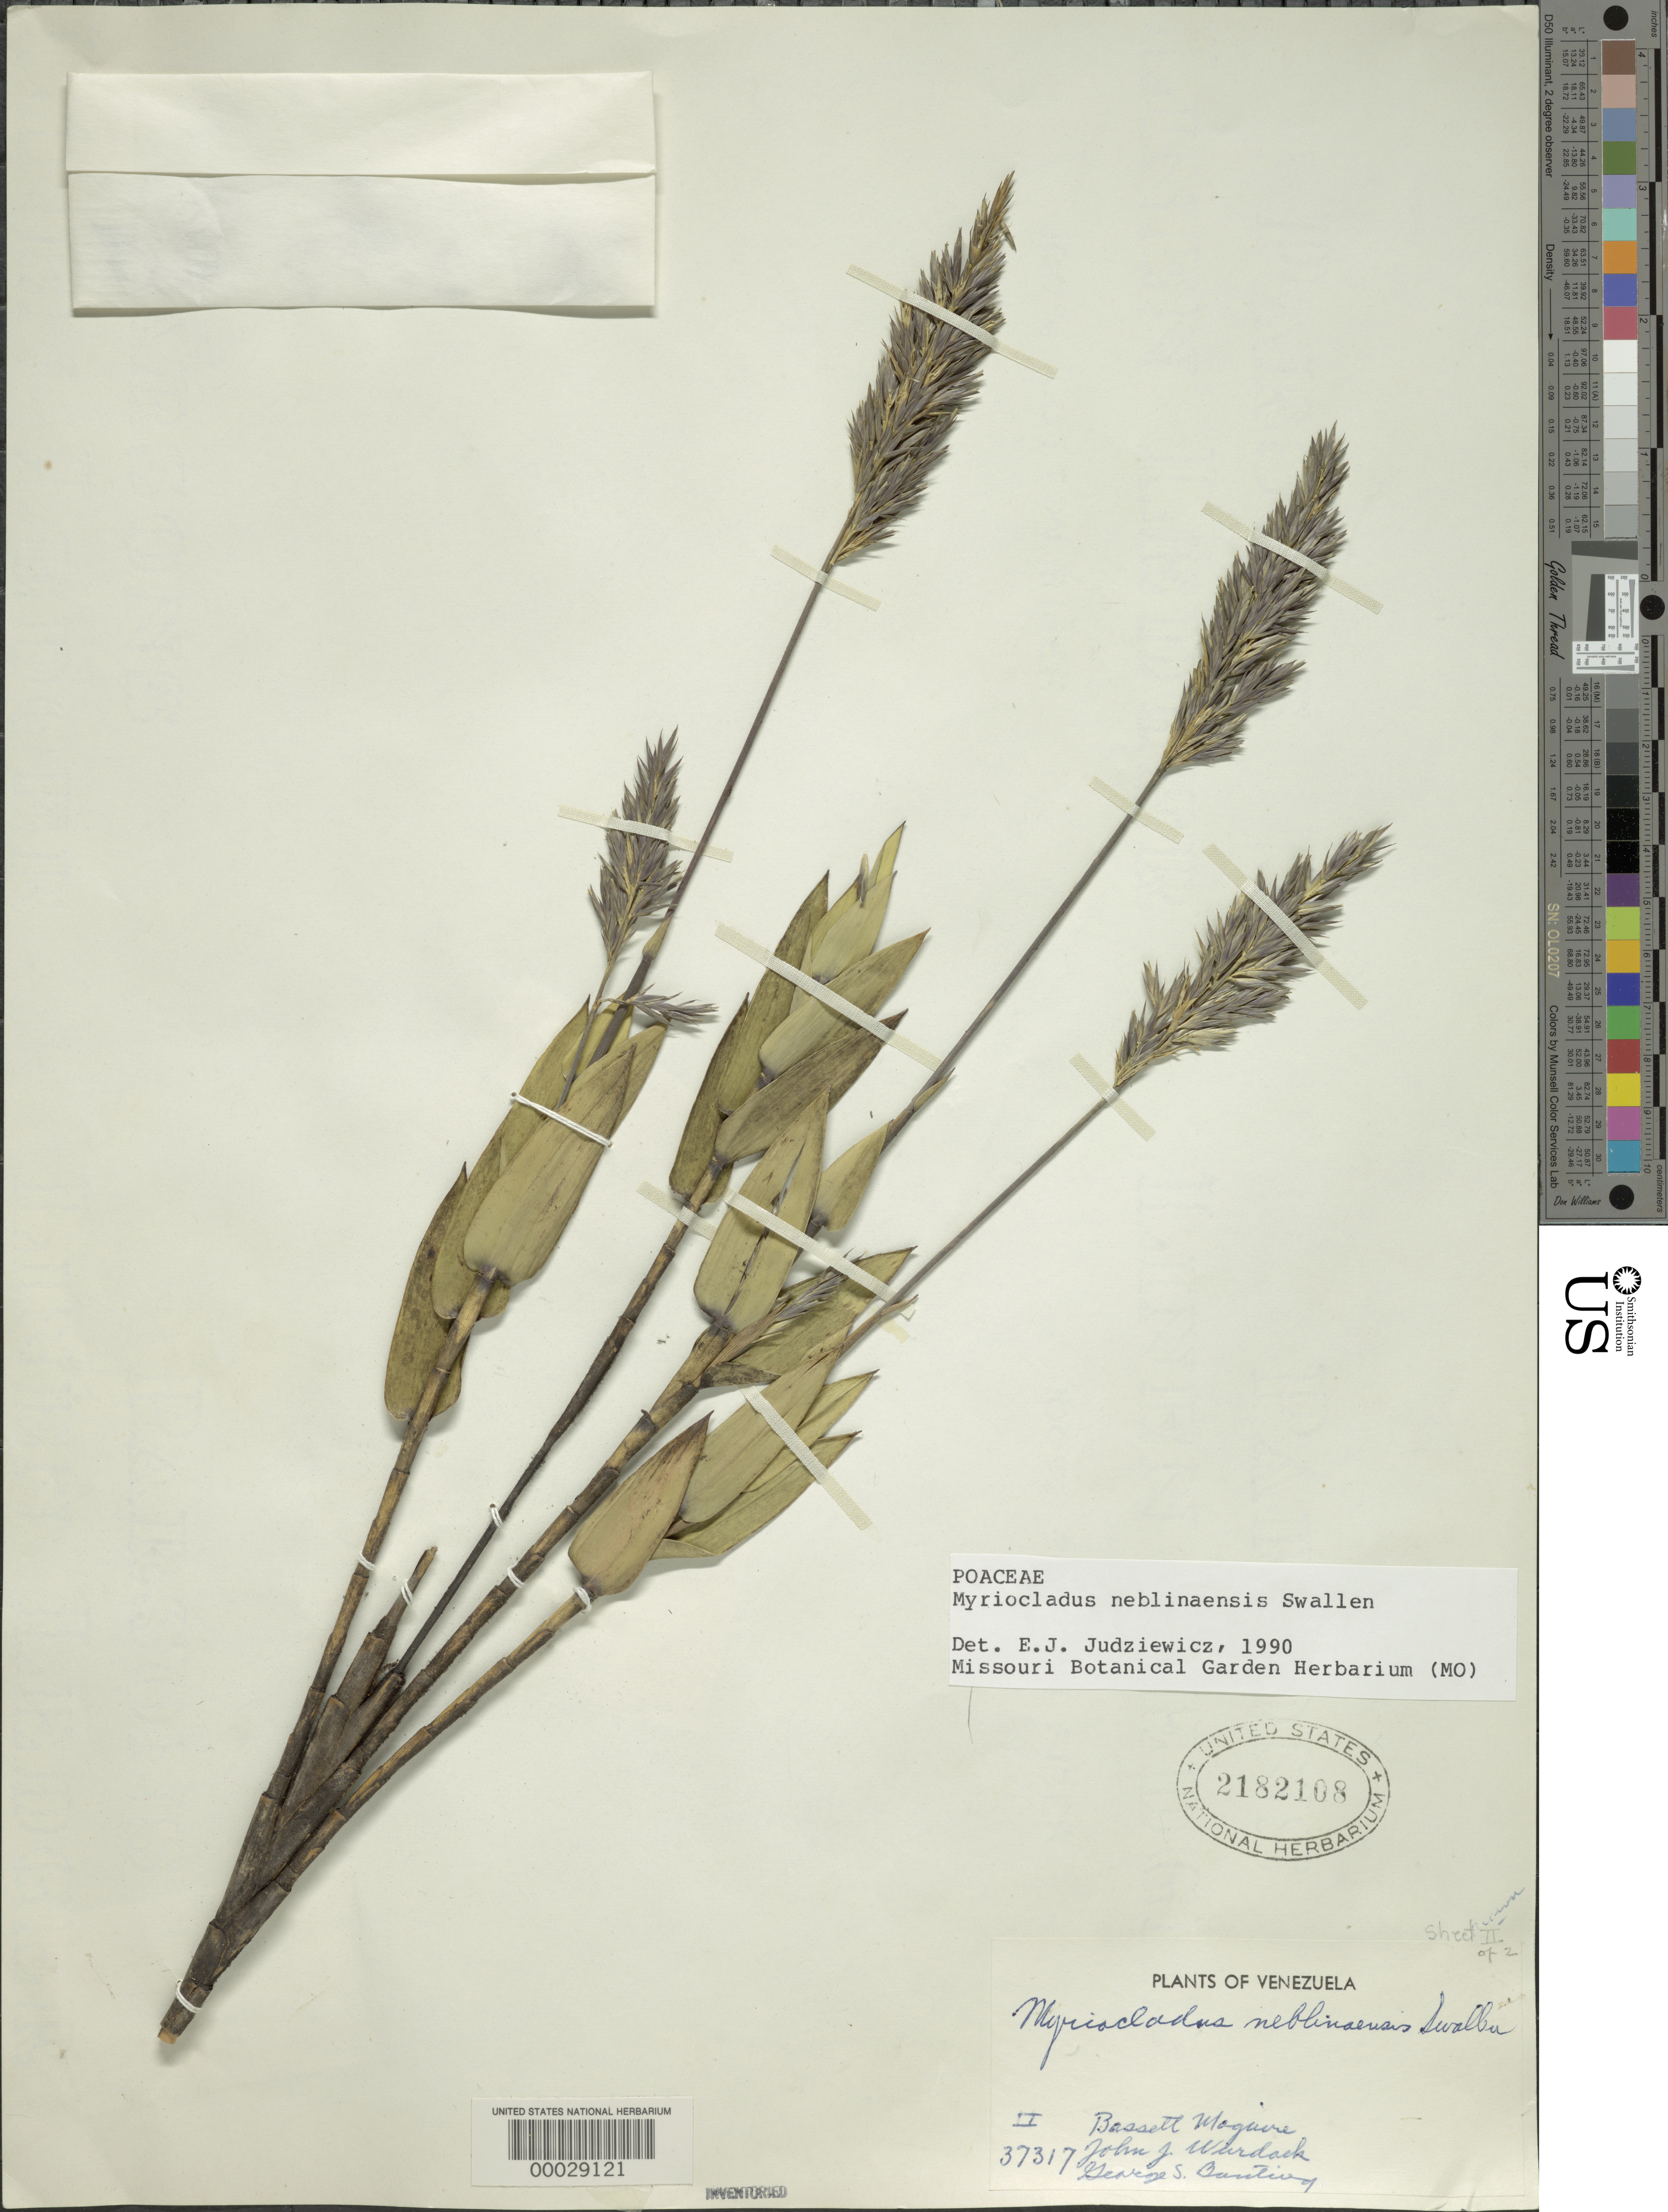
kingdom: Plantae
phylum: Tracheophyta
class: Liliopsida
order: Poales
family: Poaceae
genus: Myriocladus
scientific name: Myriocladus neblinaensis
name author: Swallen in Maguire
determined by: Judziewicz, E. J.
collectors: B. Maguire, J. J. Wurdack & G. S. Bunting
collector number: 37317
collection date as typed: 15 Jan 1954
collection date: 1954-01-15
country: Venezuela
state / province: Amazonas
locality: W escarpment savanna 4-8 km sw of cumbre camp; cerro de la neblina, rio yatua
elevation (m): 1850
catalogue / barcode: US 2182108